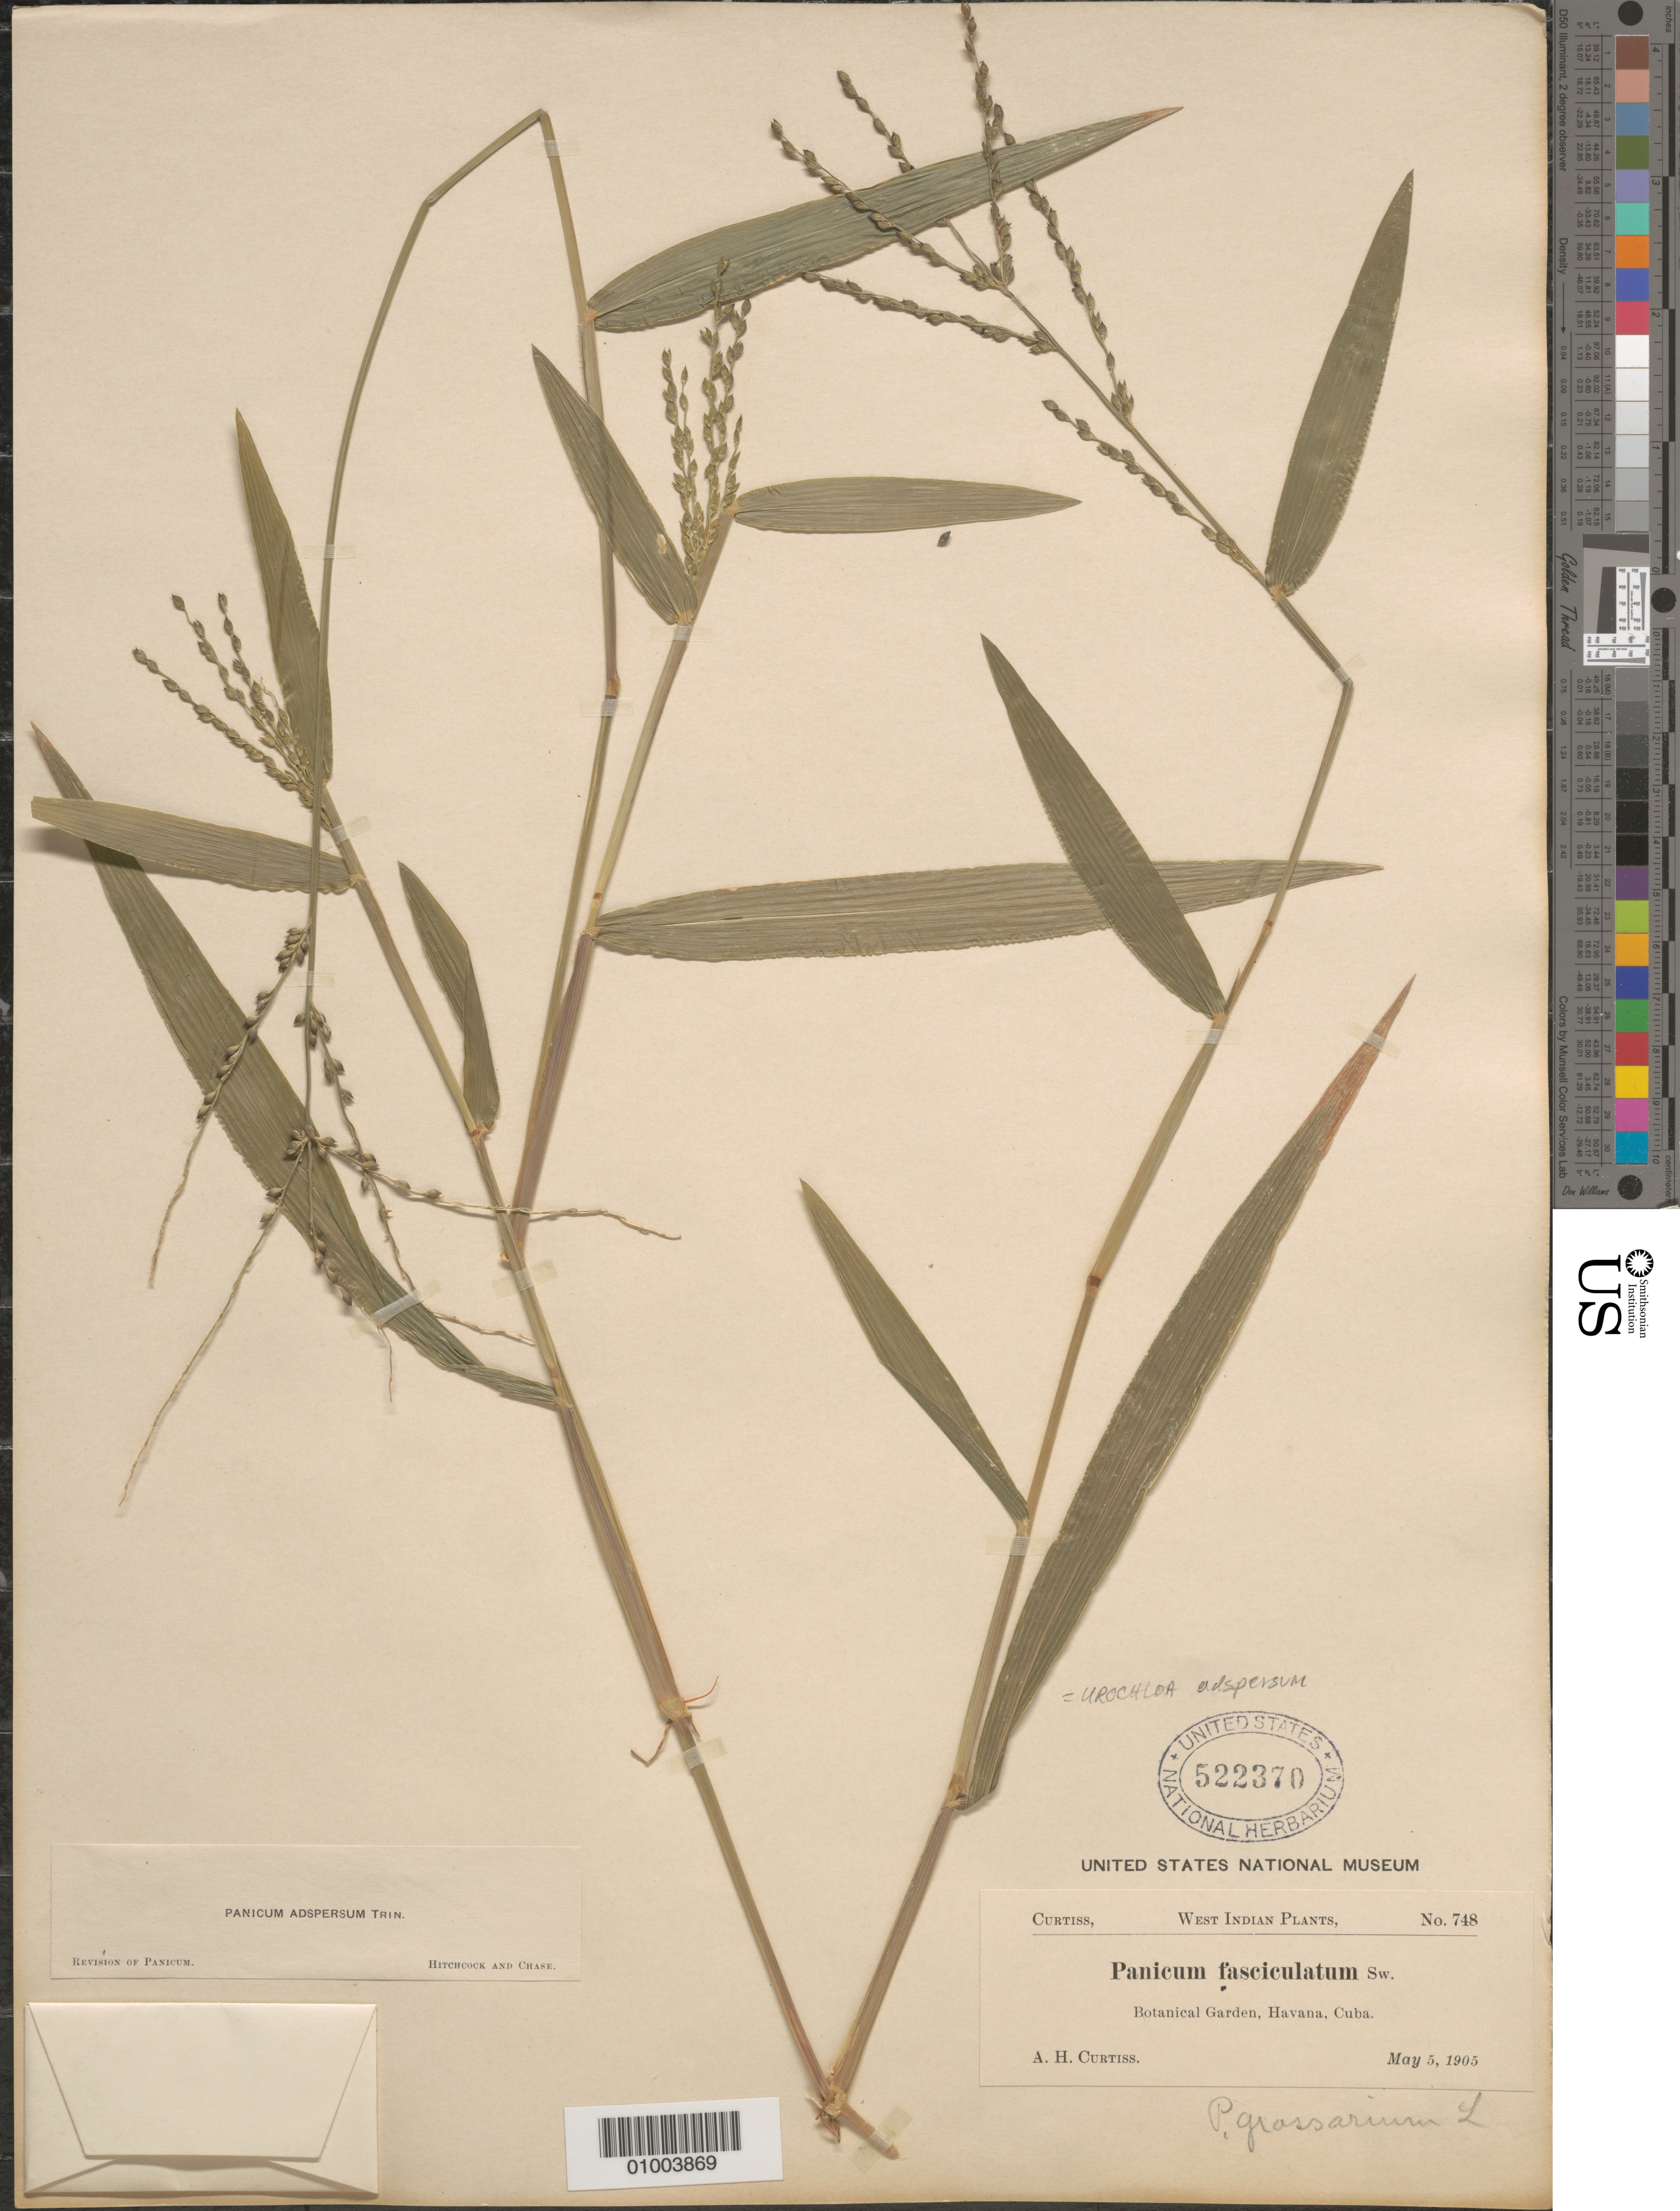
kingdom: Plantae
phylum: Tracheophyta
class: Liliopsida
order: Poales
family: Poaceae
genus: Urochloa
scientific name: Urochloa adspersa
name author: (Trin.) R.D. Webster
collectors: A. H. Curtiss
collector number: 748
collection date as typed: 05 May 1905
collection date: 1905-05-05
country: Cuba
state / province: La Habana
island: Cuba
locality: Botanical Garden, Havana, Cuba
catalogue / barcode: US 522370